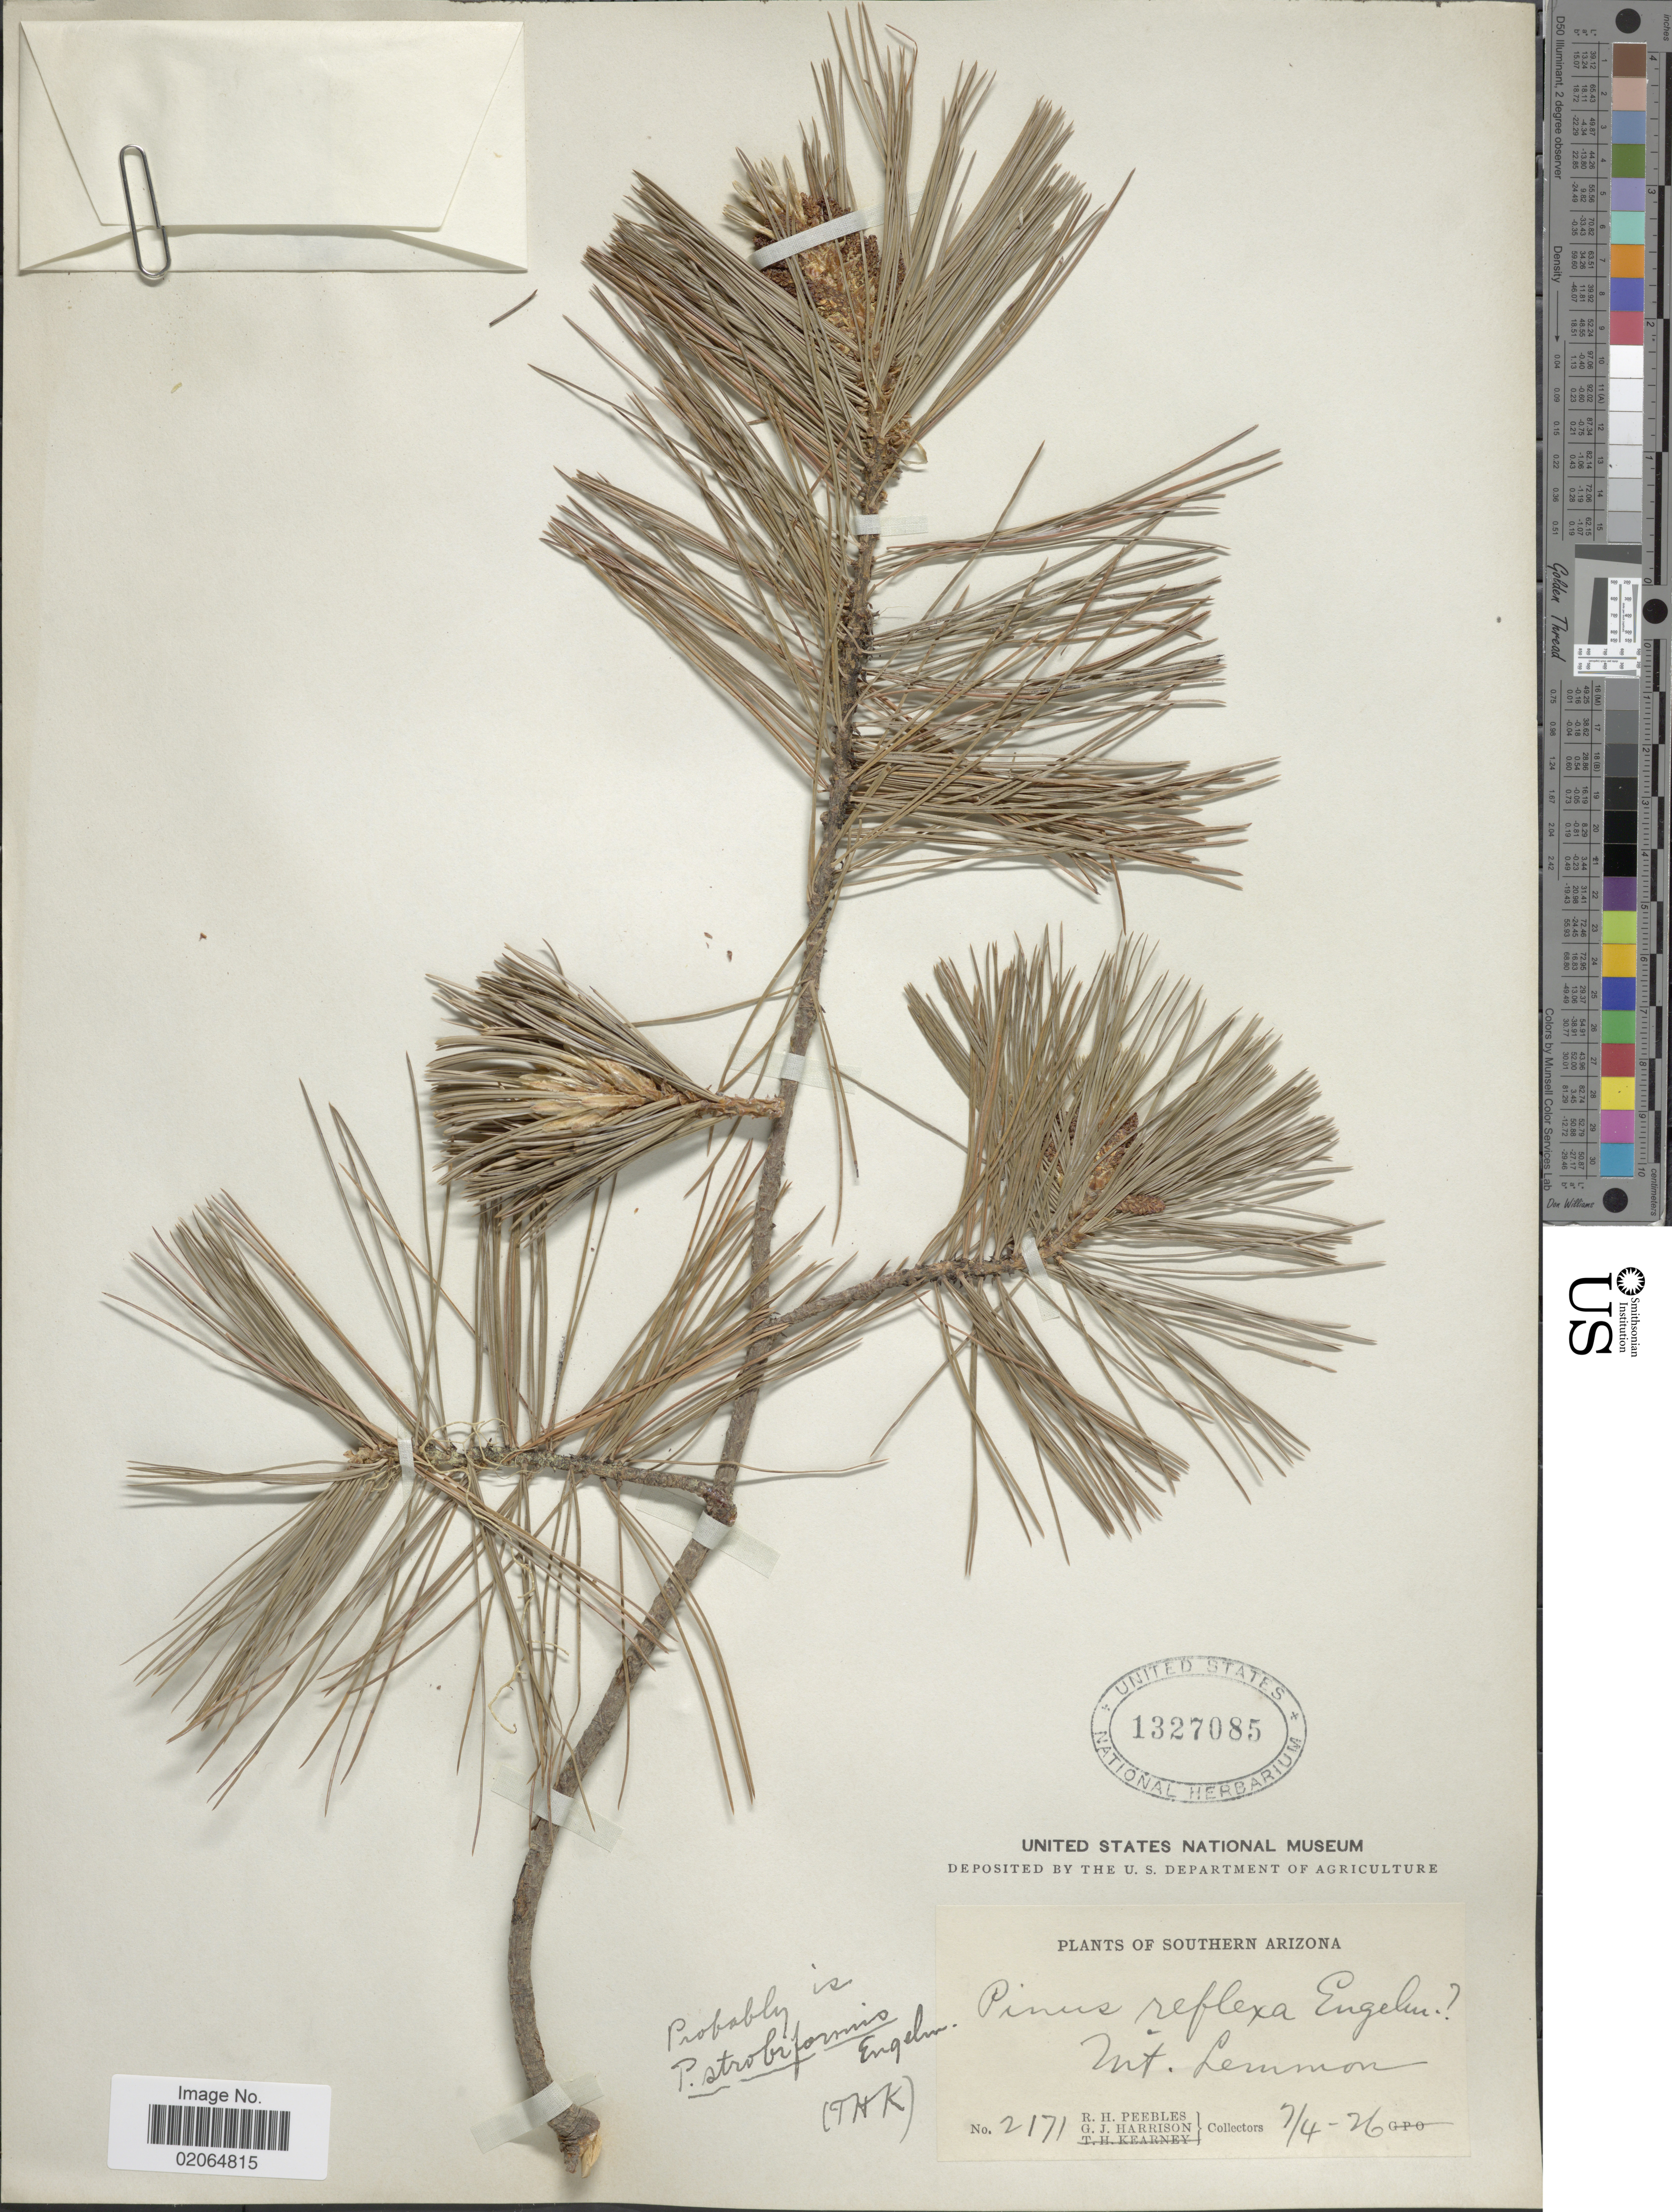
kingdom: Plantae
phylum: Tracheophyta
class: Pinopsida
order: Pinales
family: Pinaceae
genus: Pinus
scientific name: Pinus strobiformis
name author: Engelm.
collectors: R. H. Peebles & G. J. Harrison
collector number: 2171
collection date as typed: Transcribed d/m/y: 4/7/26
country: United States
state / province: Arizona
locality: Southern Arizona, Mt. Lemmon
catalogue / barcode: US 1327085